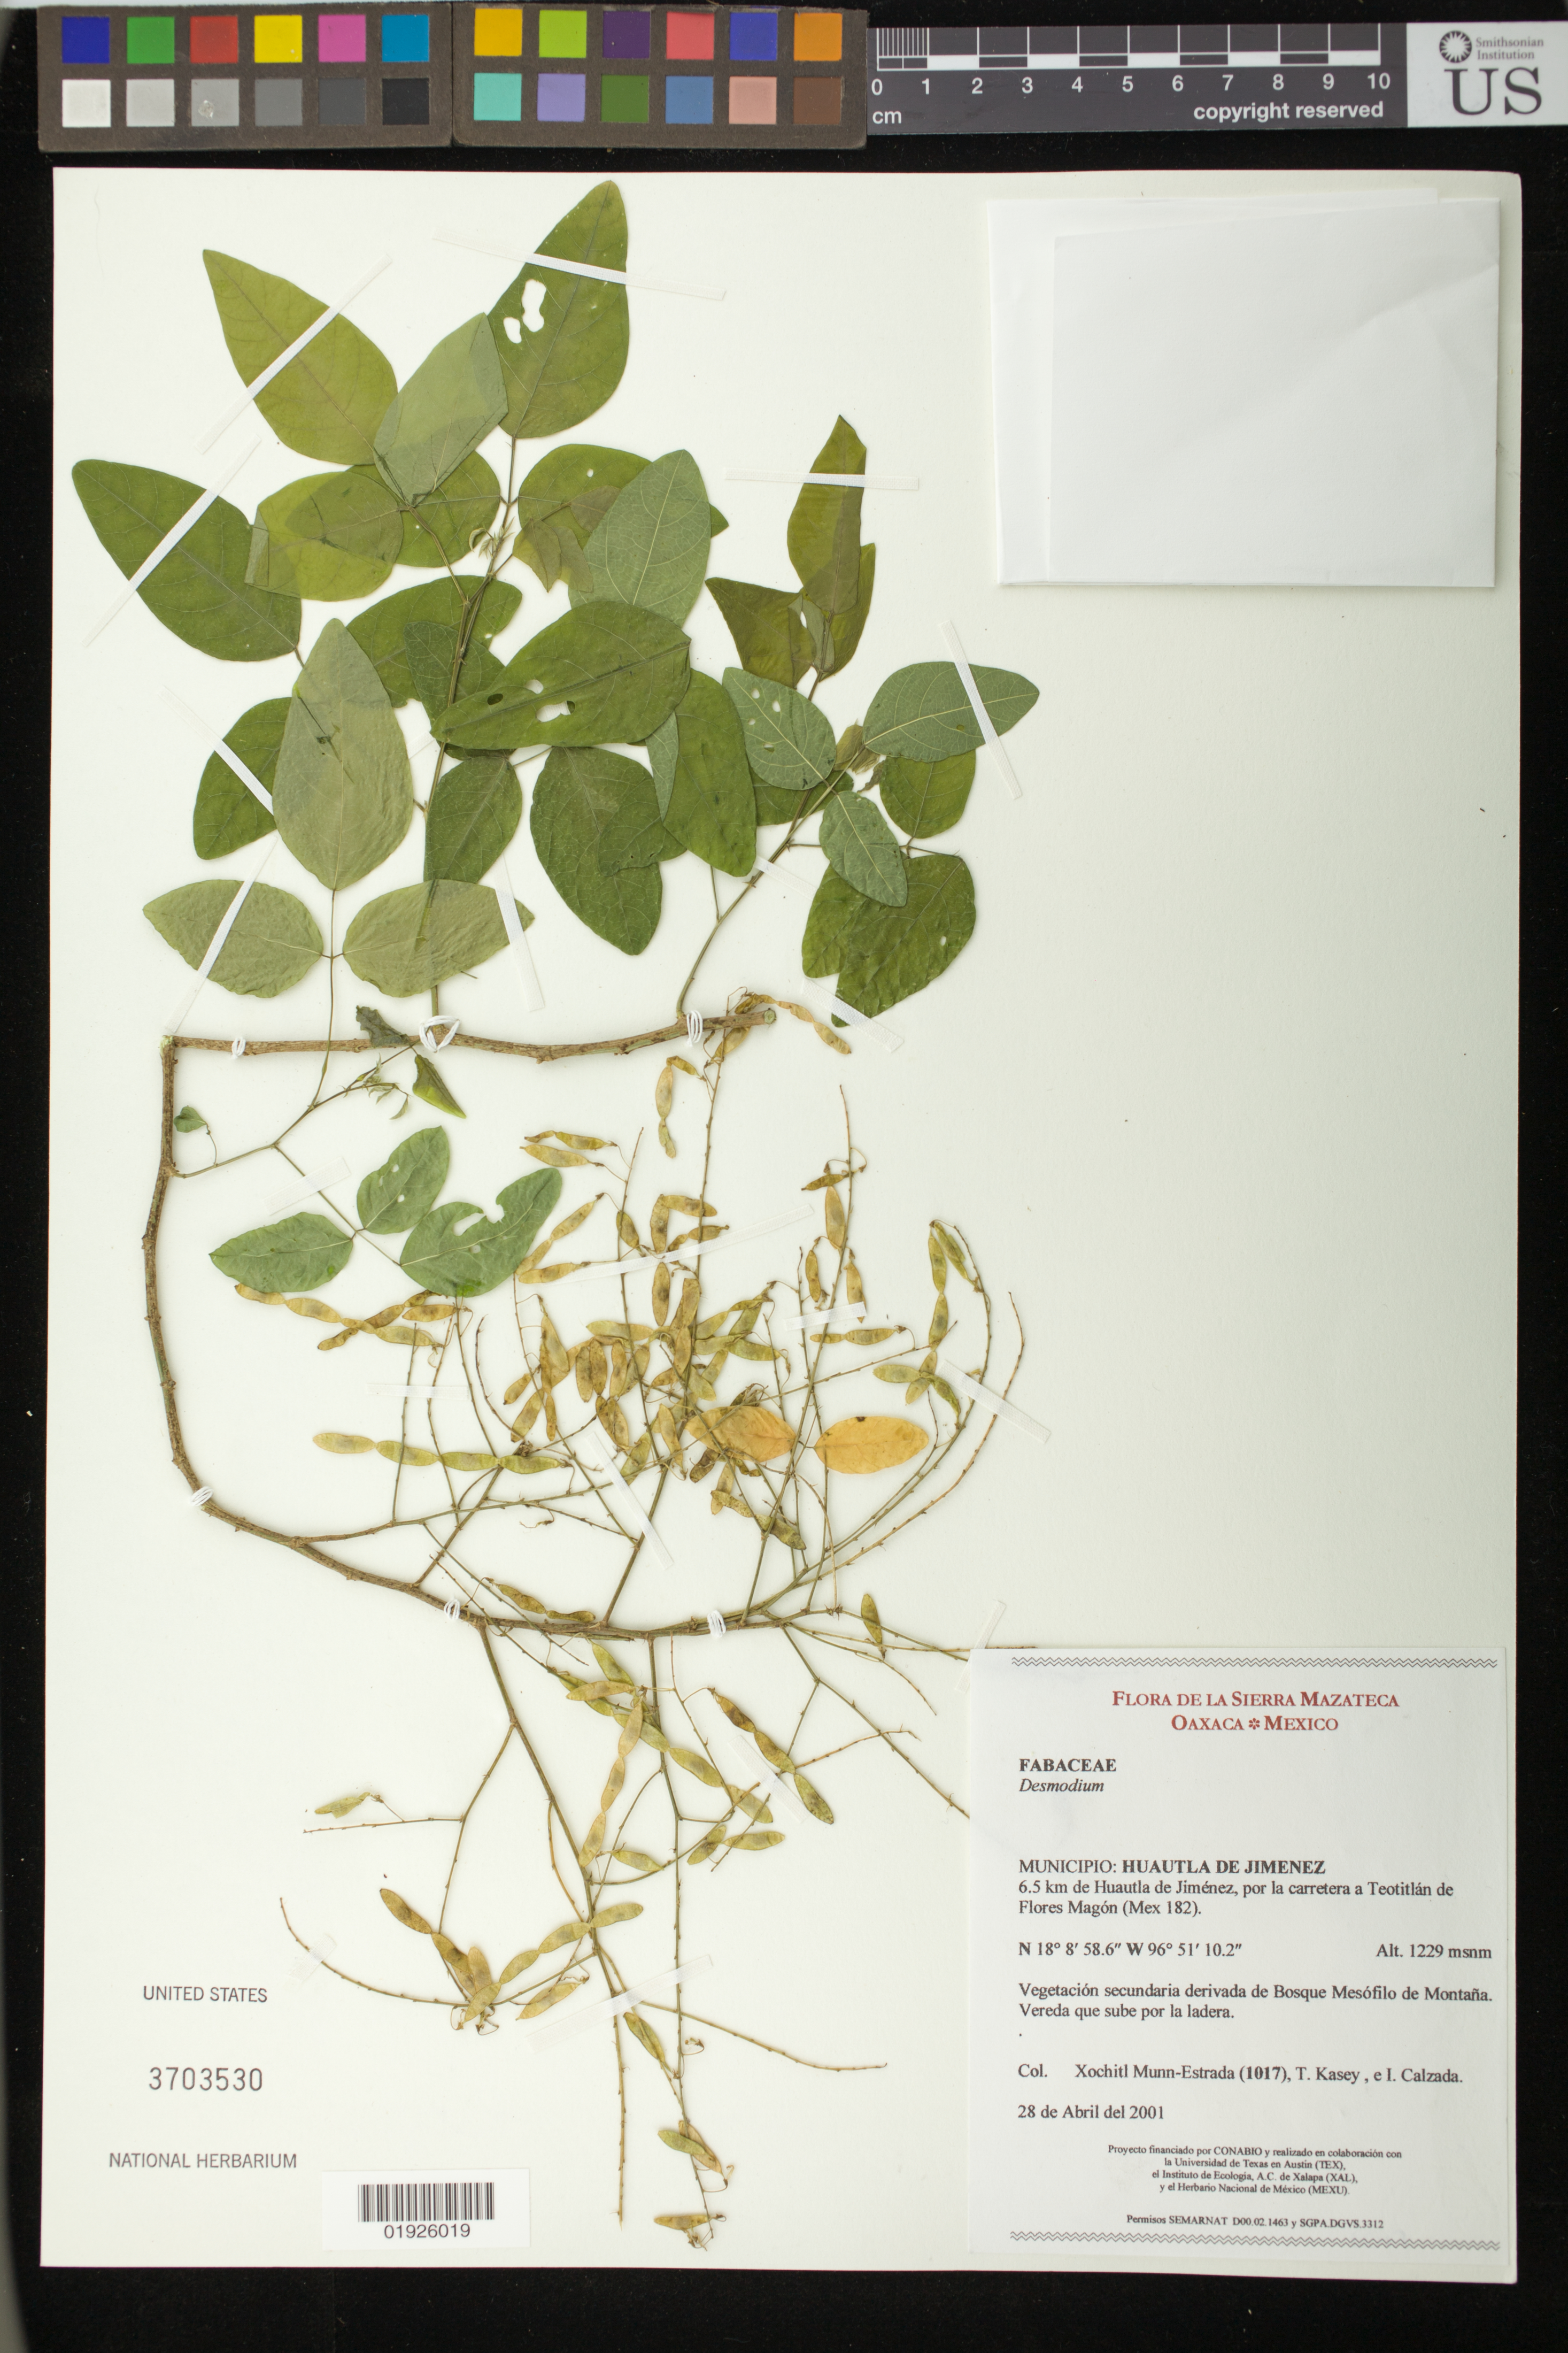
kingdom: Plantae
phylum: Tracheophyta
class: Magnoliopsida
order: Fabales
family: Fabaceae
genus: Desmodium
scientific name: Desmodium sp.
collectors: X. Munn-Estrada, T. Kasey & I. Calzada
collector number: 1017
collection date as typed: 28 de Abril del 2001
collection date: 2001-04-28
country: Mexico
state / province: Oaxaca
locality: Huautla de Jimenez, 6.5 km de Huautla de Jimenez, por la carretera a Teotitlan de Flores Magon (MEX 182).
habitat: Vegetacion secundaria derivada de Bosque Mesofilo de Montana. Vereda que sube por la ladera.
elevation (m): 1229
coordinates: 18 08 58.6 N, 96 51 10.2 W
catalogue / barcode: US 3703530